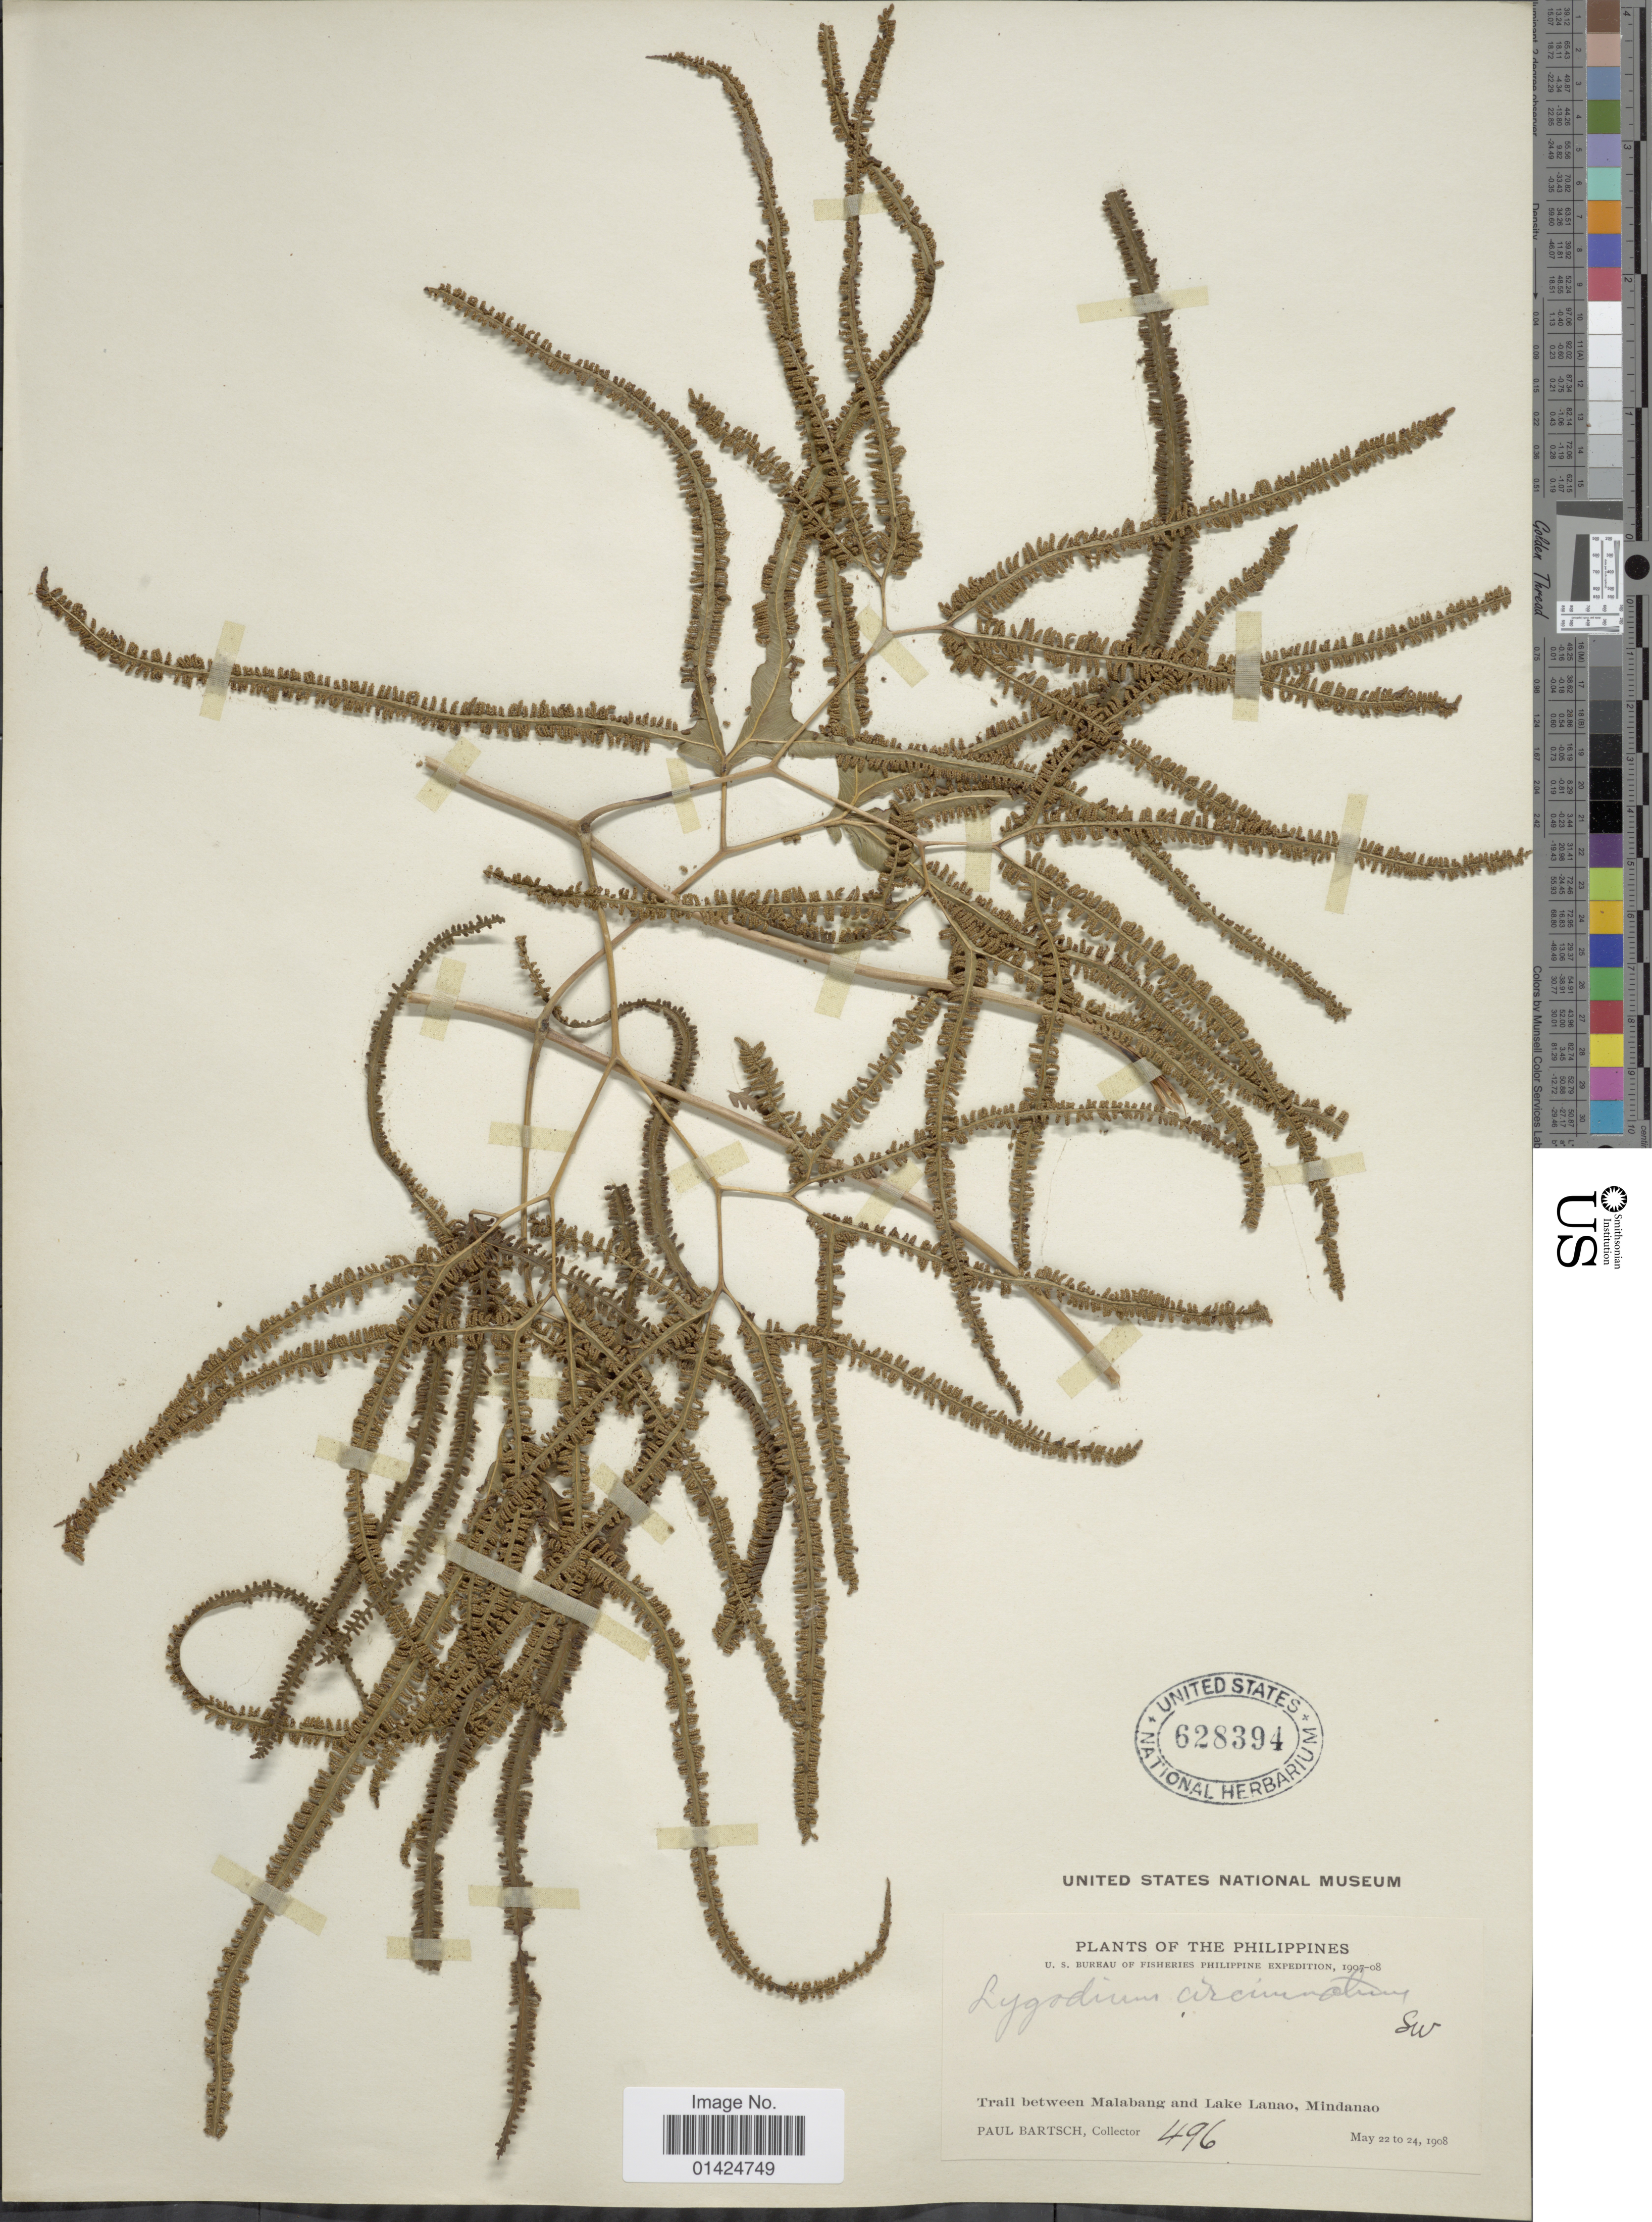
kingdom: Plantae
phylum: Tracheophyta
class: Polypodiopsida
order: Schizaeales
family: Lygodiaceae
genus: Lygodium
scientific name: Lygodium circinnatum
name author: (Burm. f.) Sw.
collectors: P. Bartsch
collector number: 496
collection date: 1908-05-22/1908-05-24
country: Philippines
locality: Trail between Malabang and Laka Lanao, Mindanao.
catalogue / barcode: US 628394